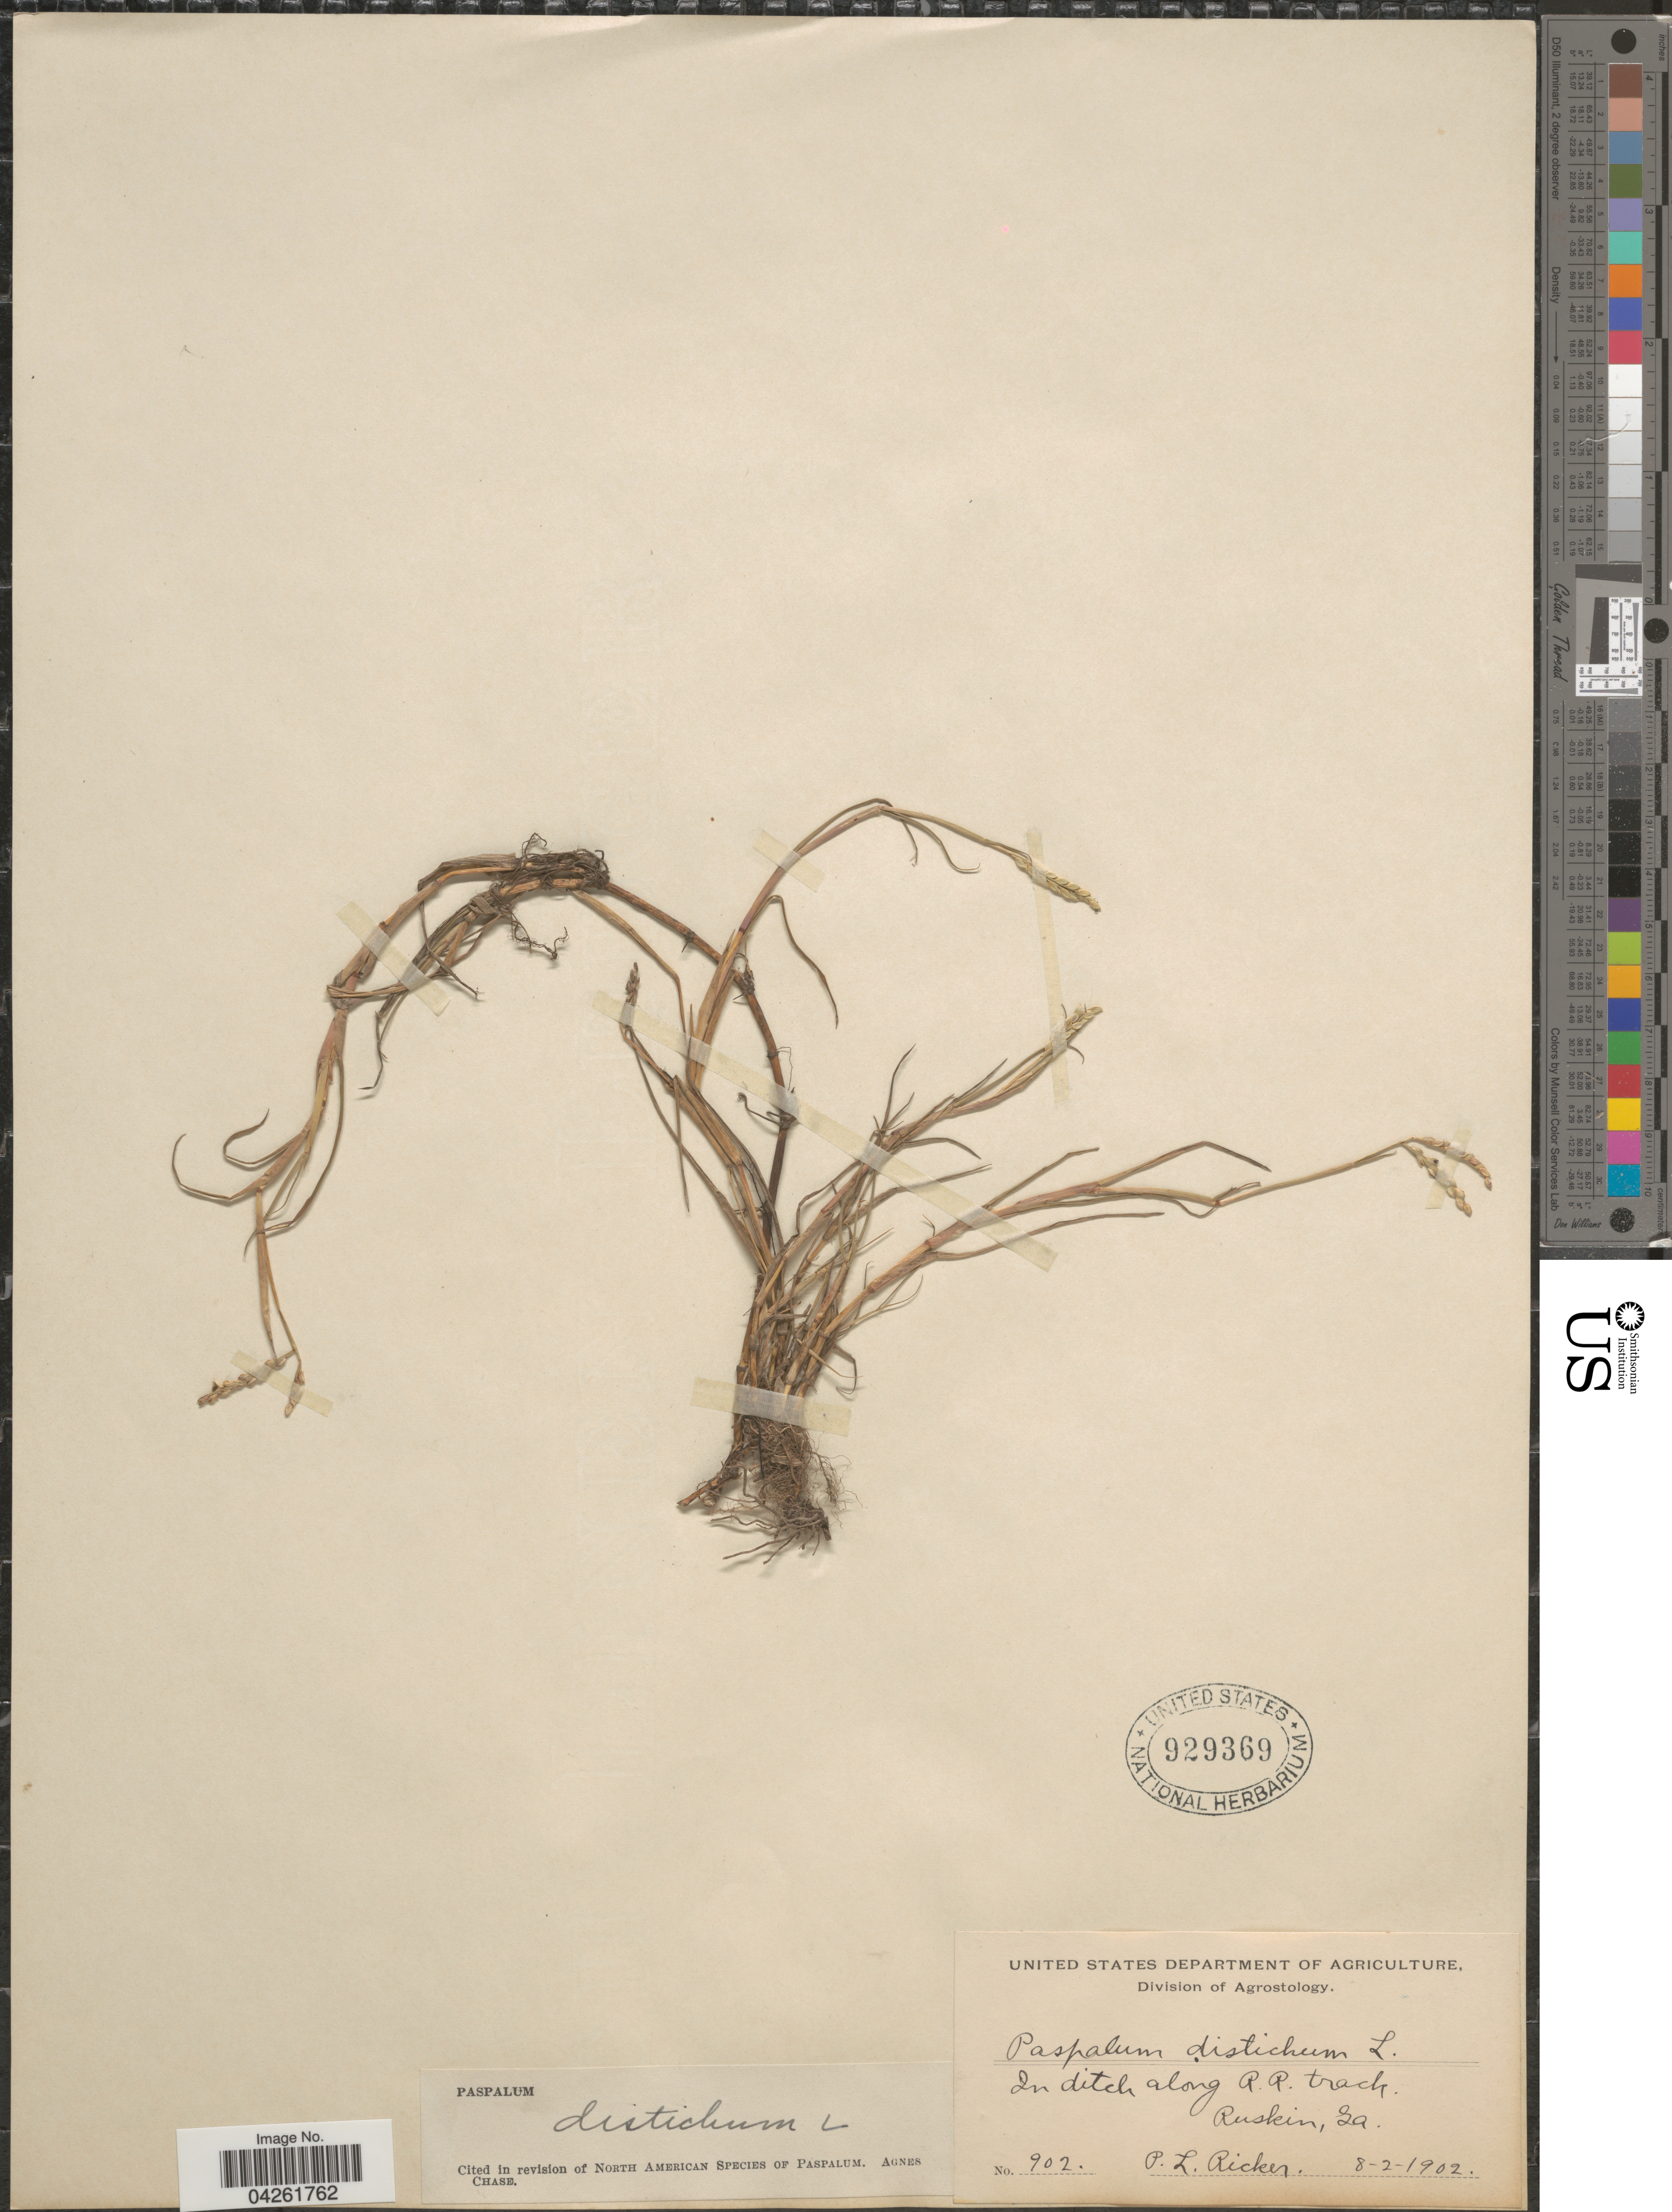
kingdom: Plantae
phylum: Tracheophyta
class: Liliopsida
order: Poales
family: Poaceae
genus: Paspalum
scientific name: Paspalum distichum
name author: L.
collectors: P. Ricker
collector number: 902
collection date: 1902-08-02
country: United States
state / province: Georgia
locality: In ditch along R.R. track. Ruskin.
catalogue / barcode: US 929369